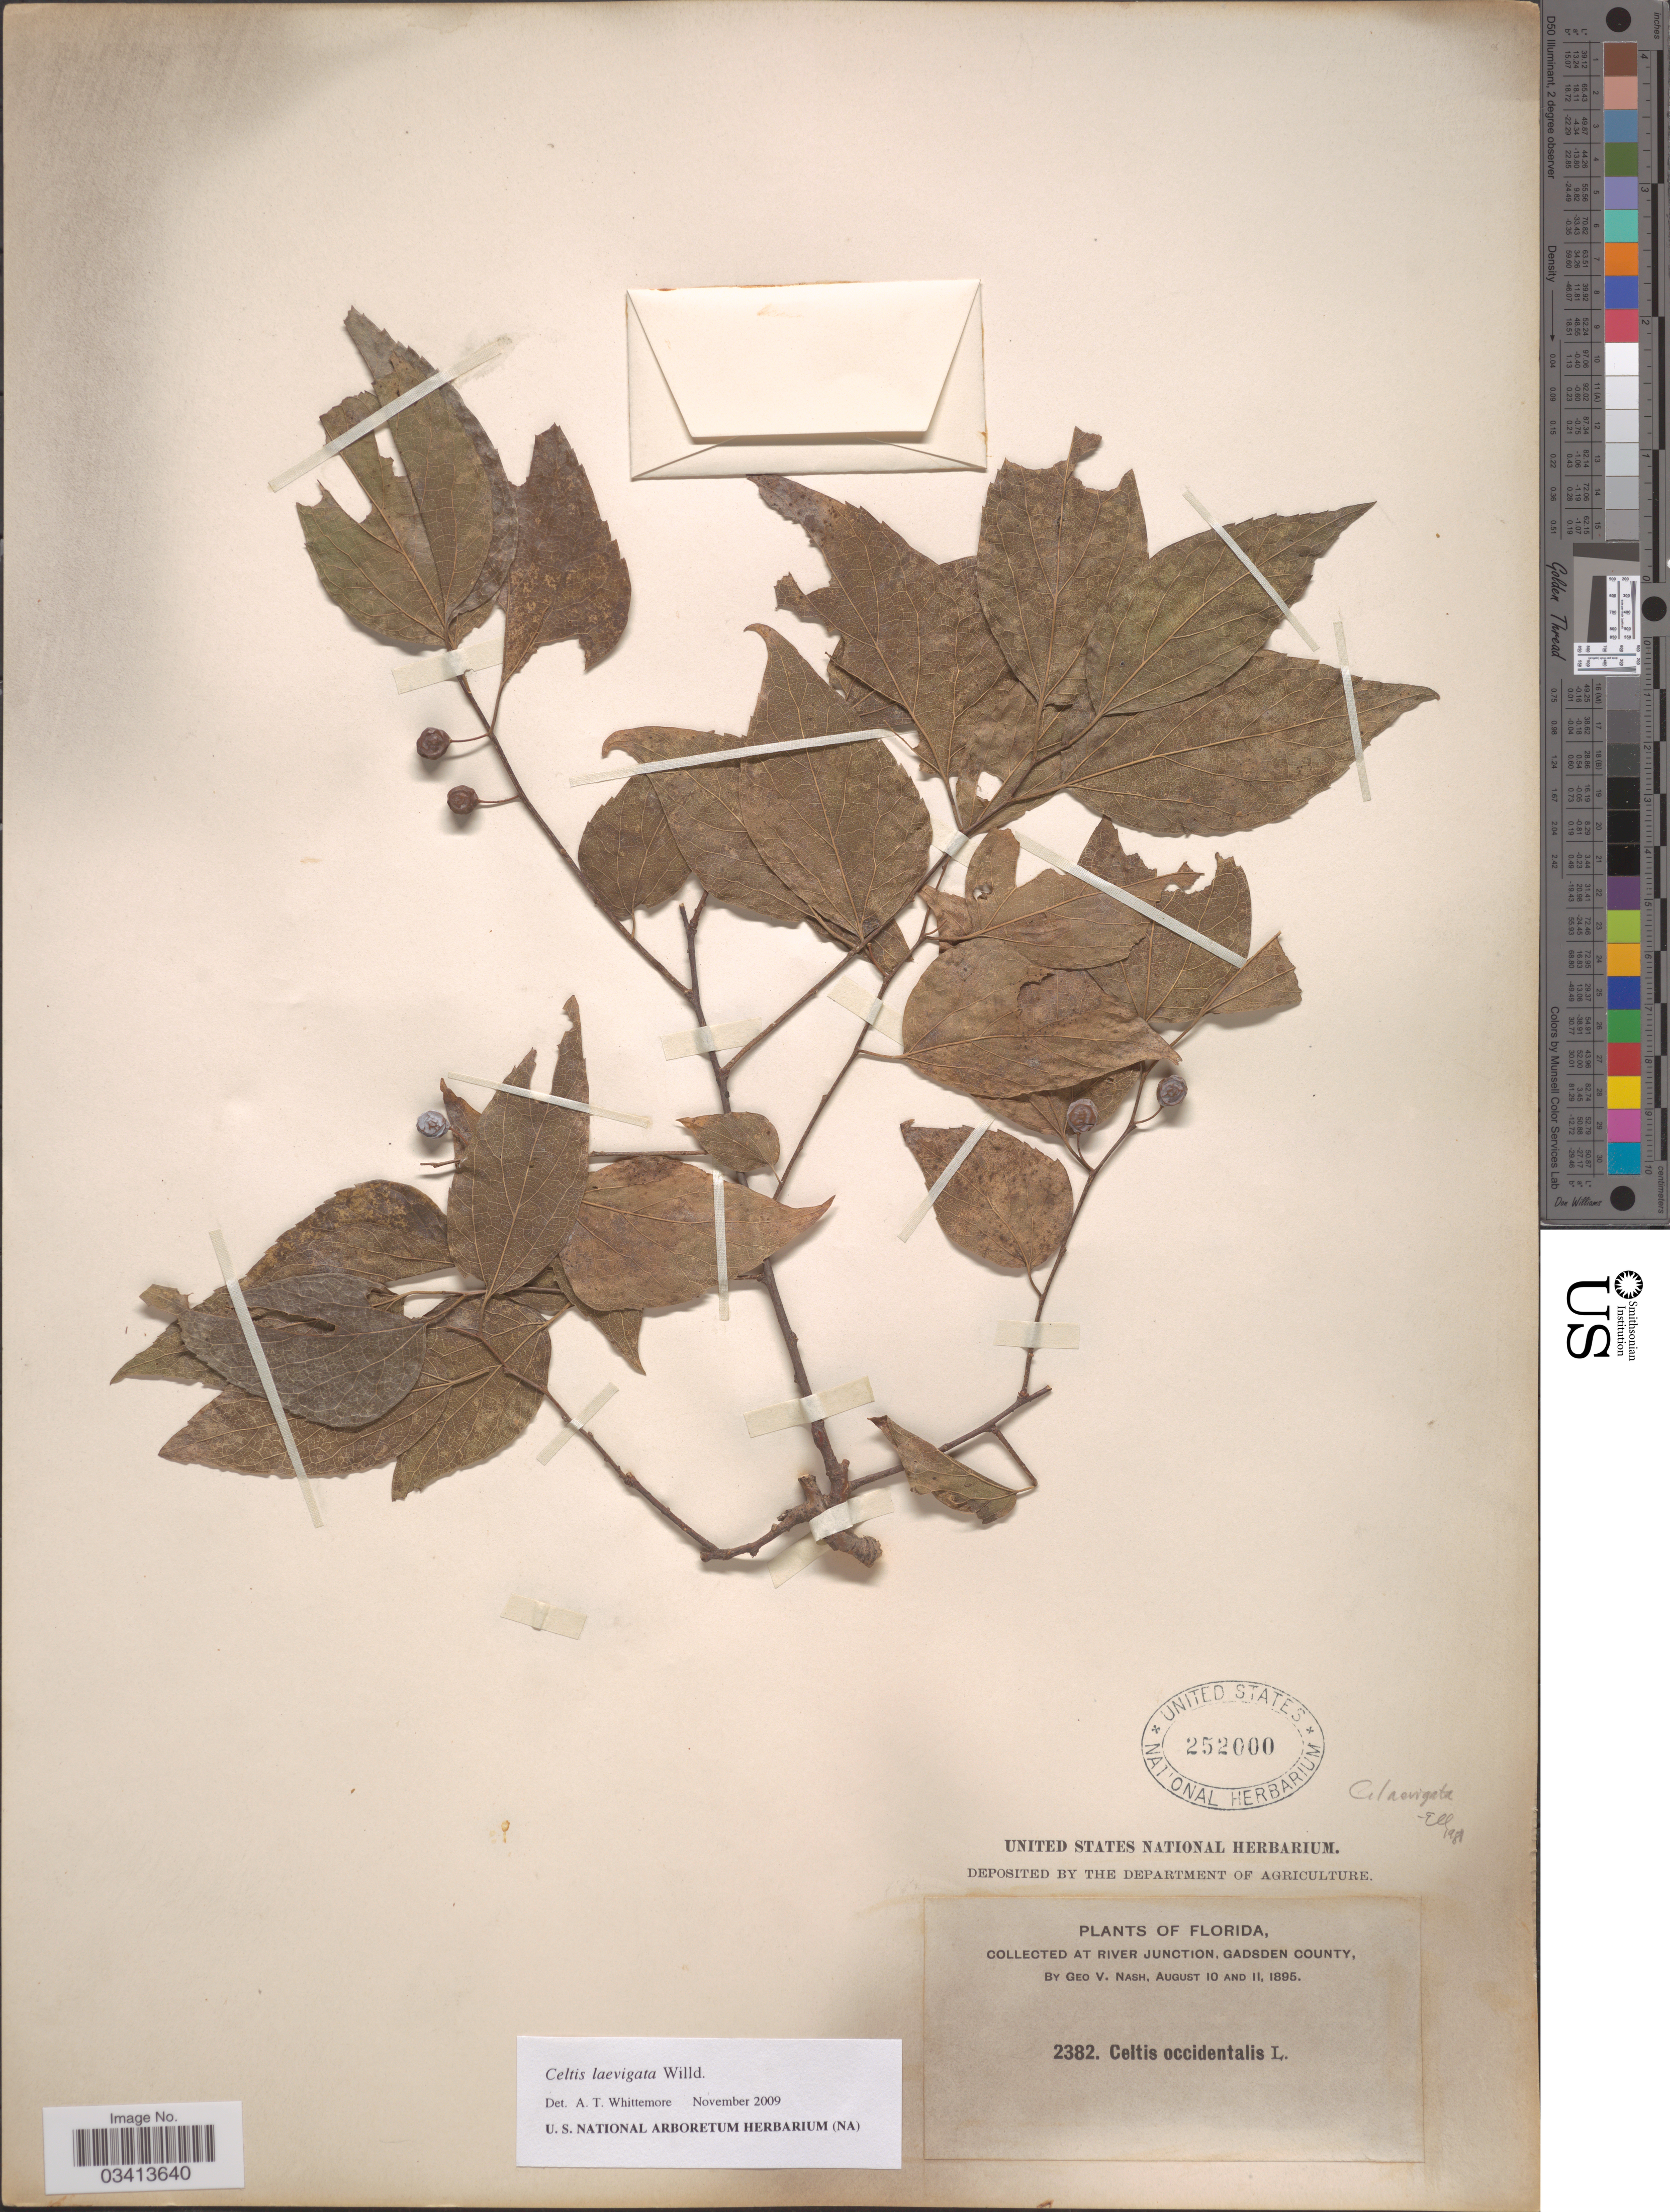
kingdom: Plantae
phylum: Tracheophyta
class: Magnoliopsida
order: Rosales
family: Cannabaceae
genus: Celtis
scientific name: Celtis laevigata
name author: Willd.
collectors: G. V. Nash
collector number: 2382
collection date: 1895-08-10/1895-08-11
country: United States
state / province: Florida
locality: River junction, Gadsden County.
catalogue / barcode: US 252000